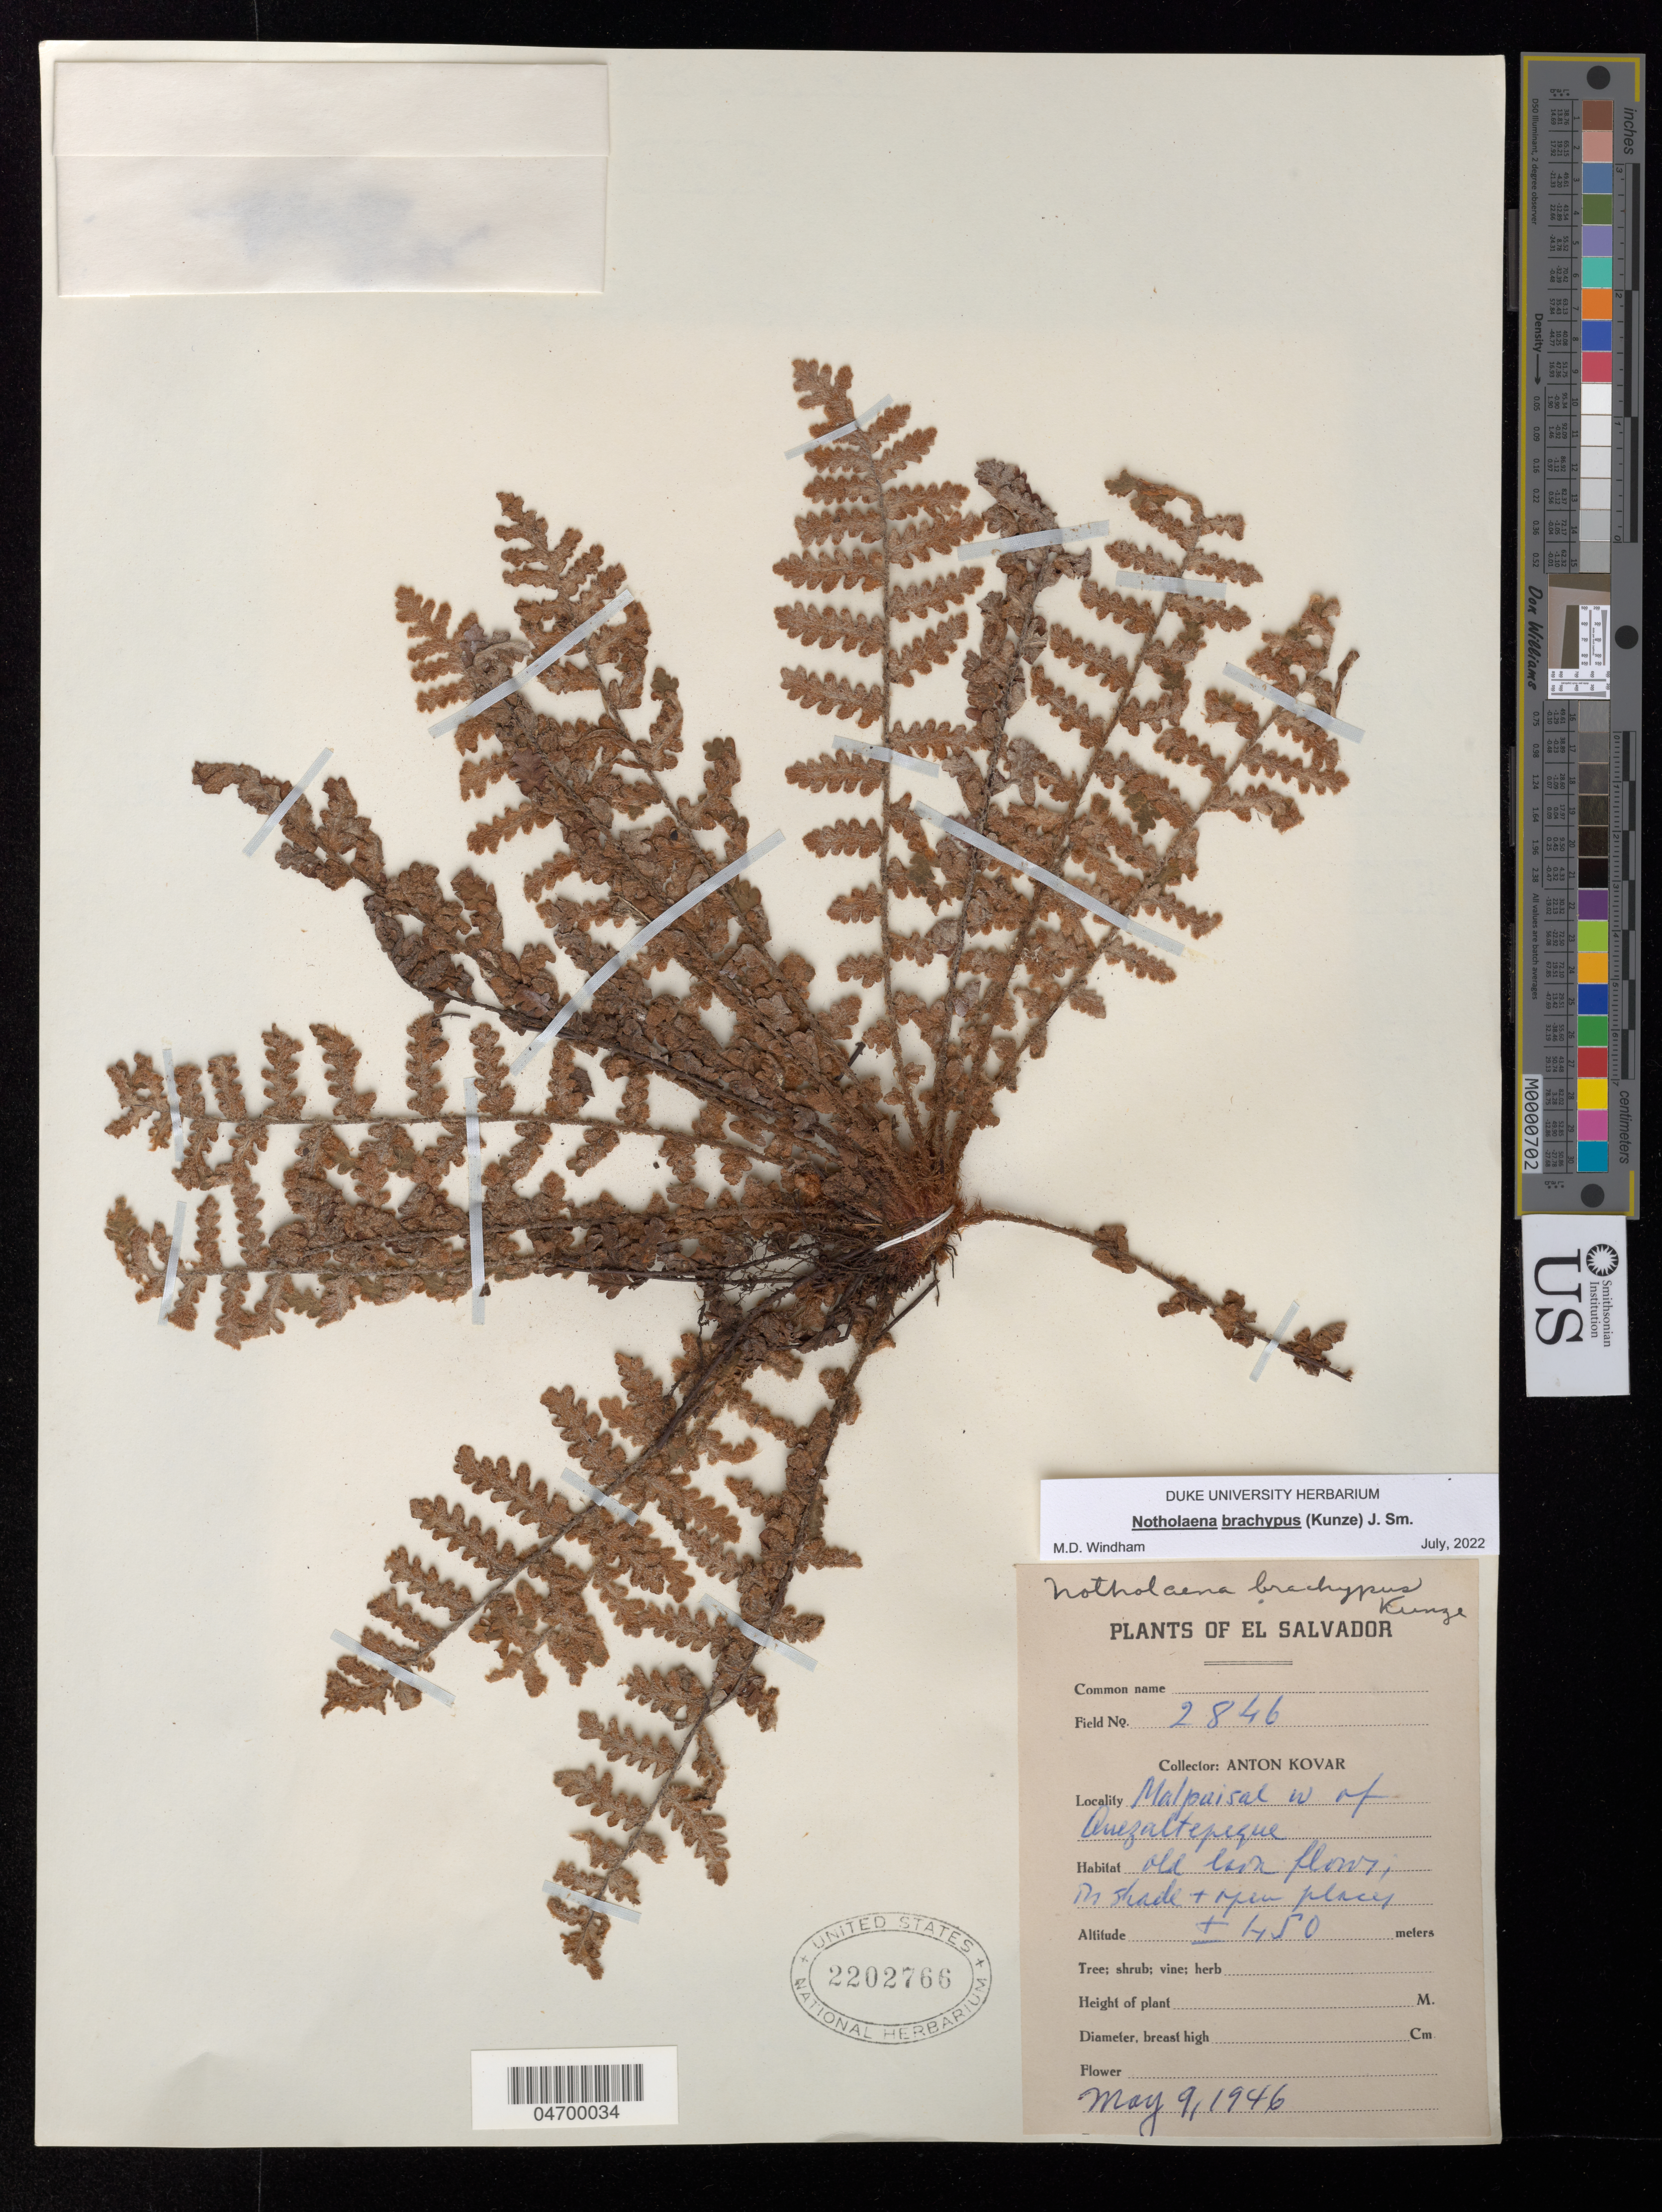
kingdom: Plantae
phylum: Tracheophyta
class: Polypodiopsida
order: Polypodiales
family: Pteridaceae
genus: Notholaena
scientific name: Notholaena brachypus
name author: (Kunze) J. Sm.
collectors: A. Kovar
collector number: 2846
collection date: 1946-05-09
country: El Salvador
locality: Malpaisal w of Quezaltepeque.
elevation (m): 450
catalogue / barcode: US 2202766